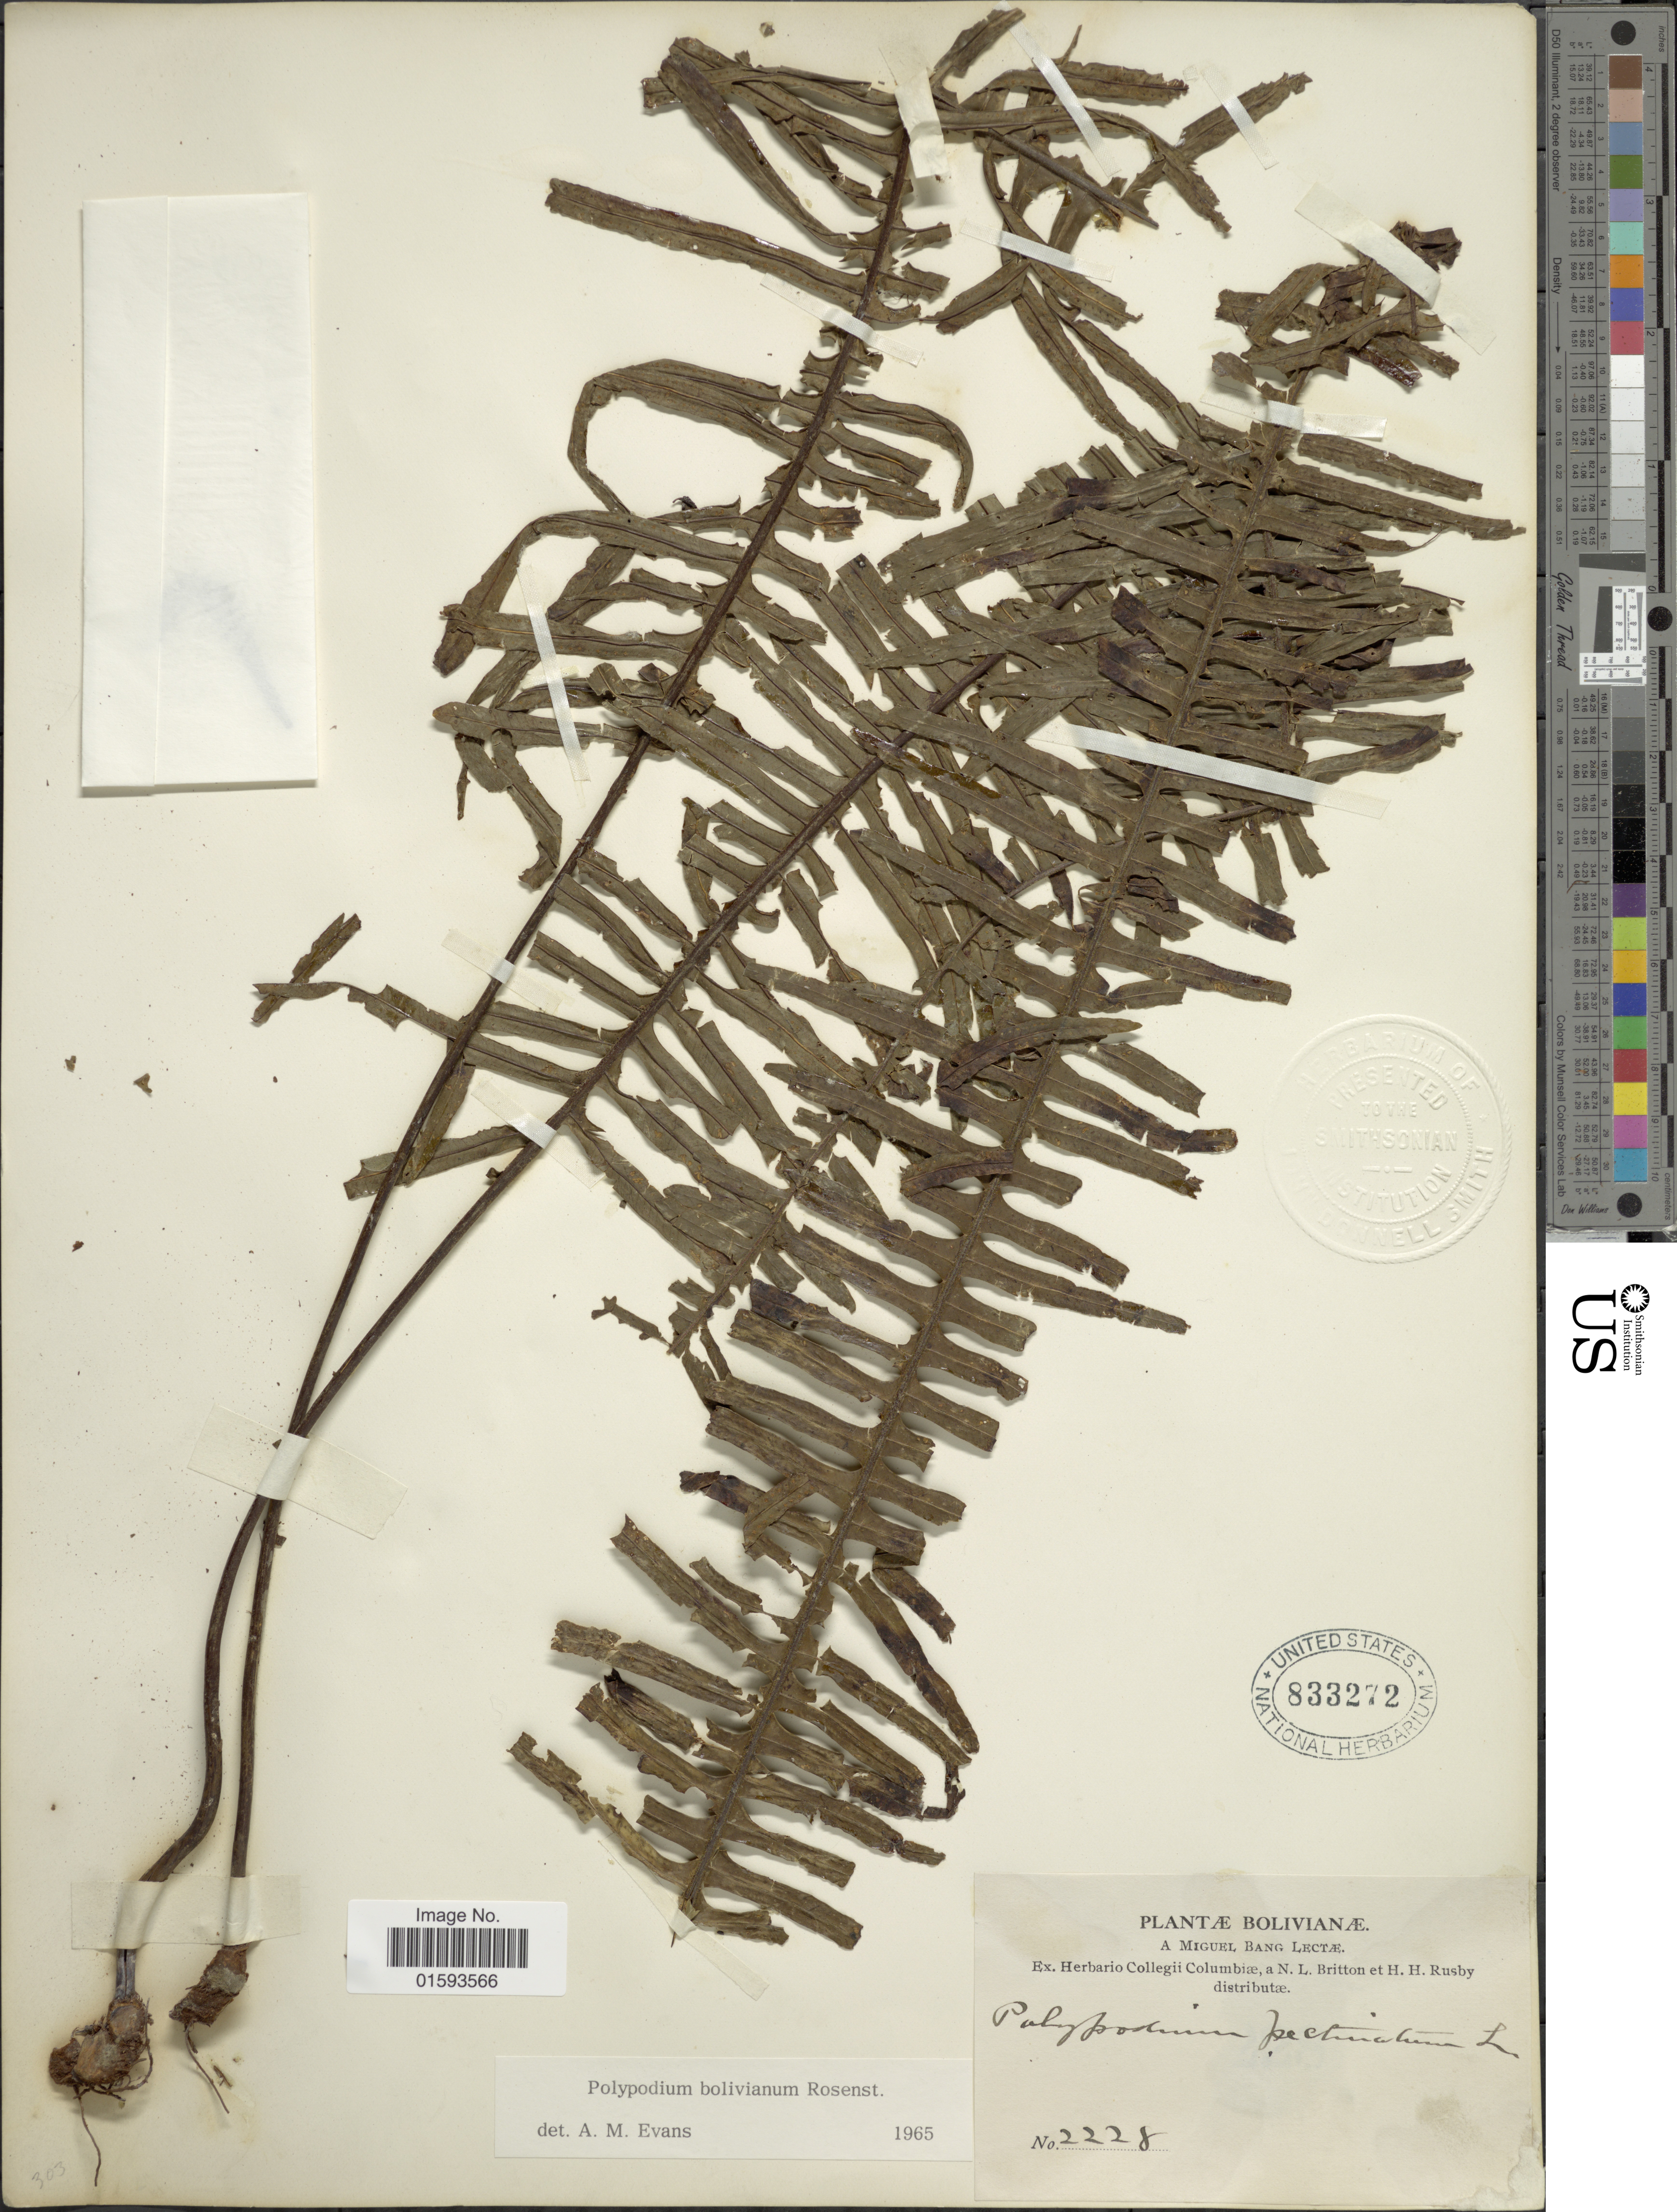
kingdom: Plantae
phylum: Tracheophyta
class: Polypodiopsida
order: Polypodiales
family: Polypodiaceae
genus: Pecluma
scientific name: Pecluma divaricata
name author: (E. Fourn.) Mickel & Beitel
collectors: M. Bang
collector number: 2228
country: Bolivia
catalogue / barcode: US 833272